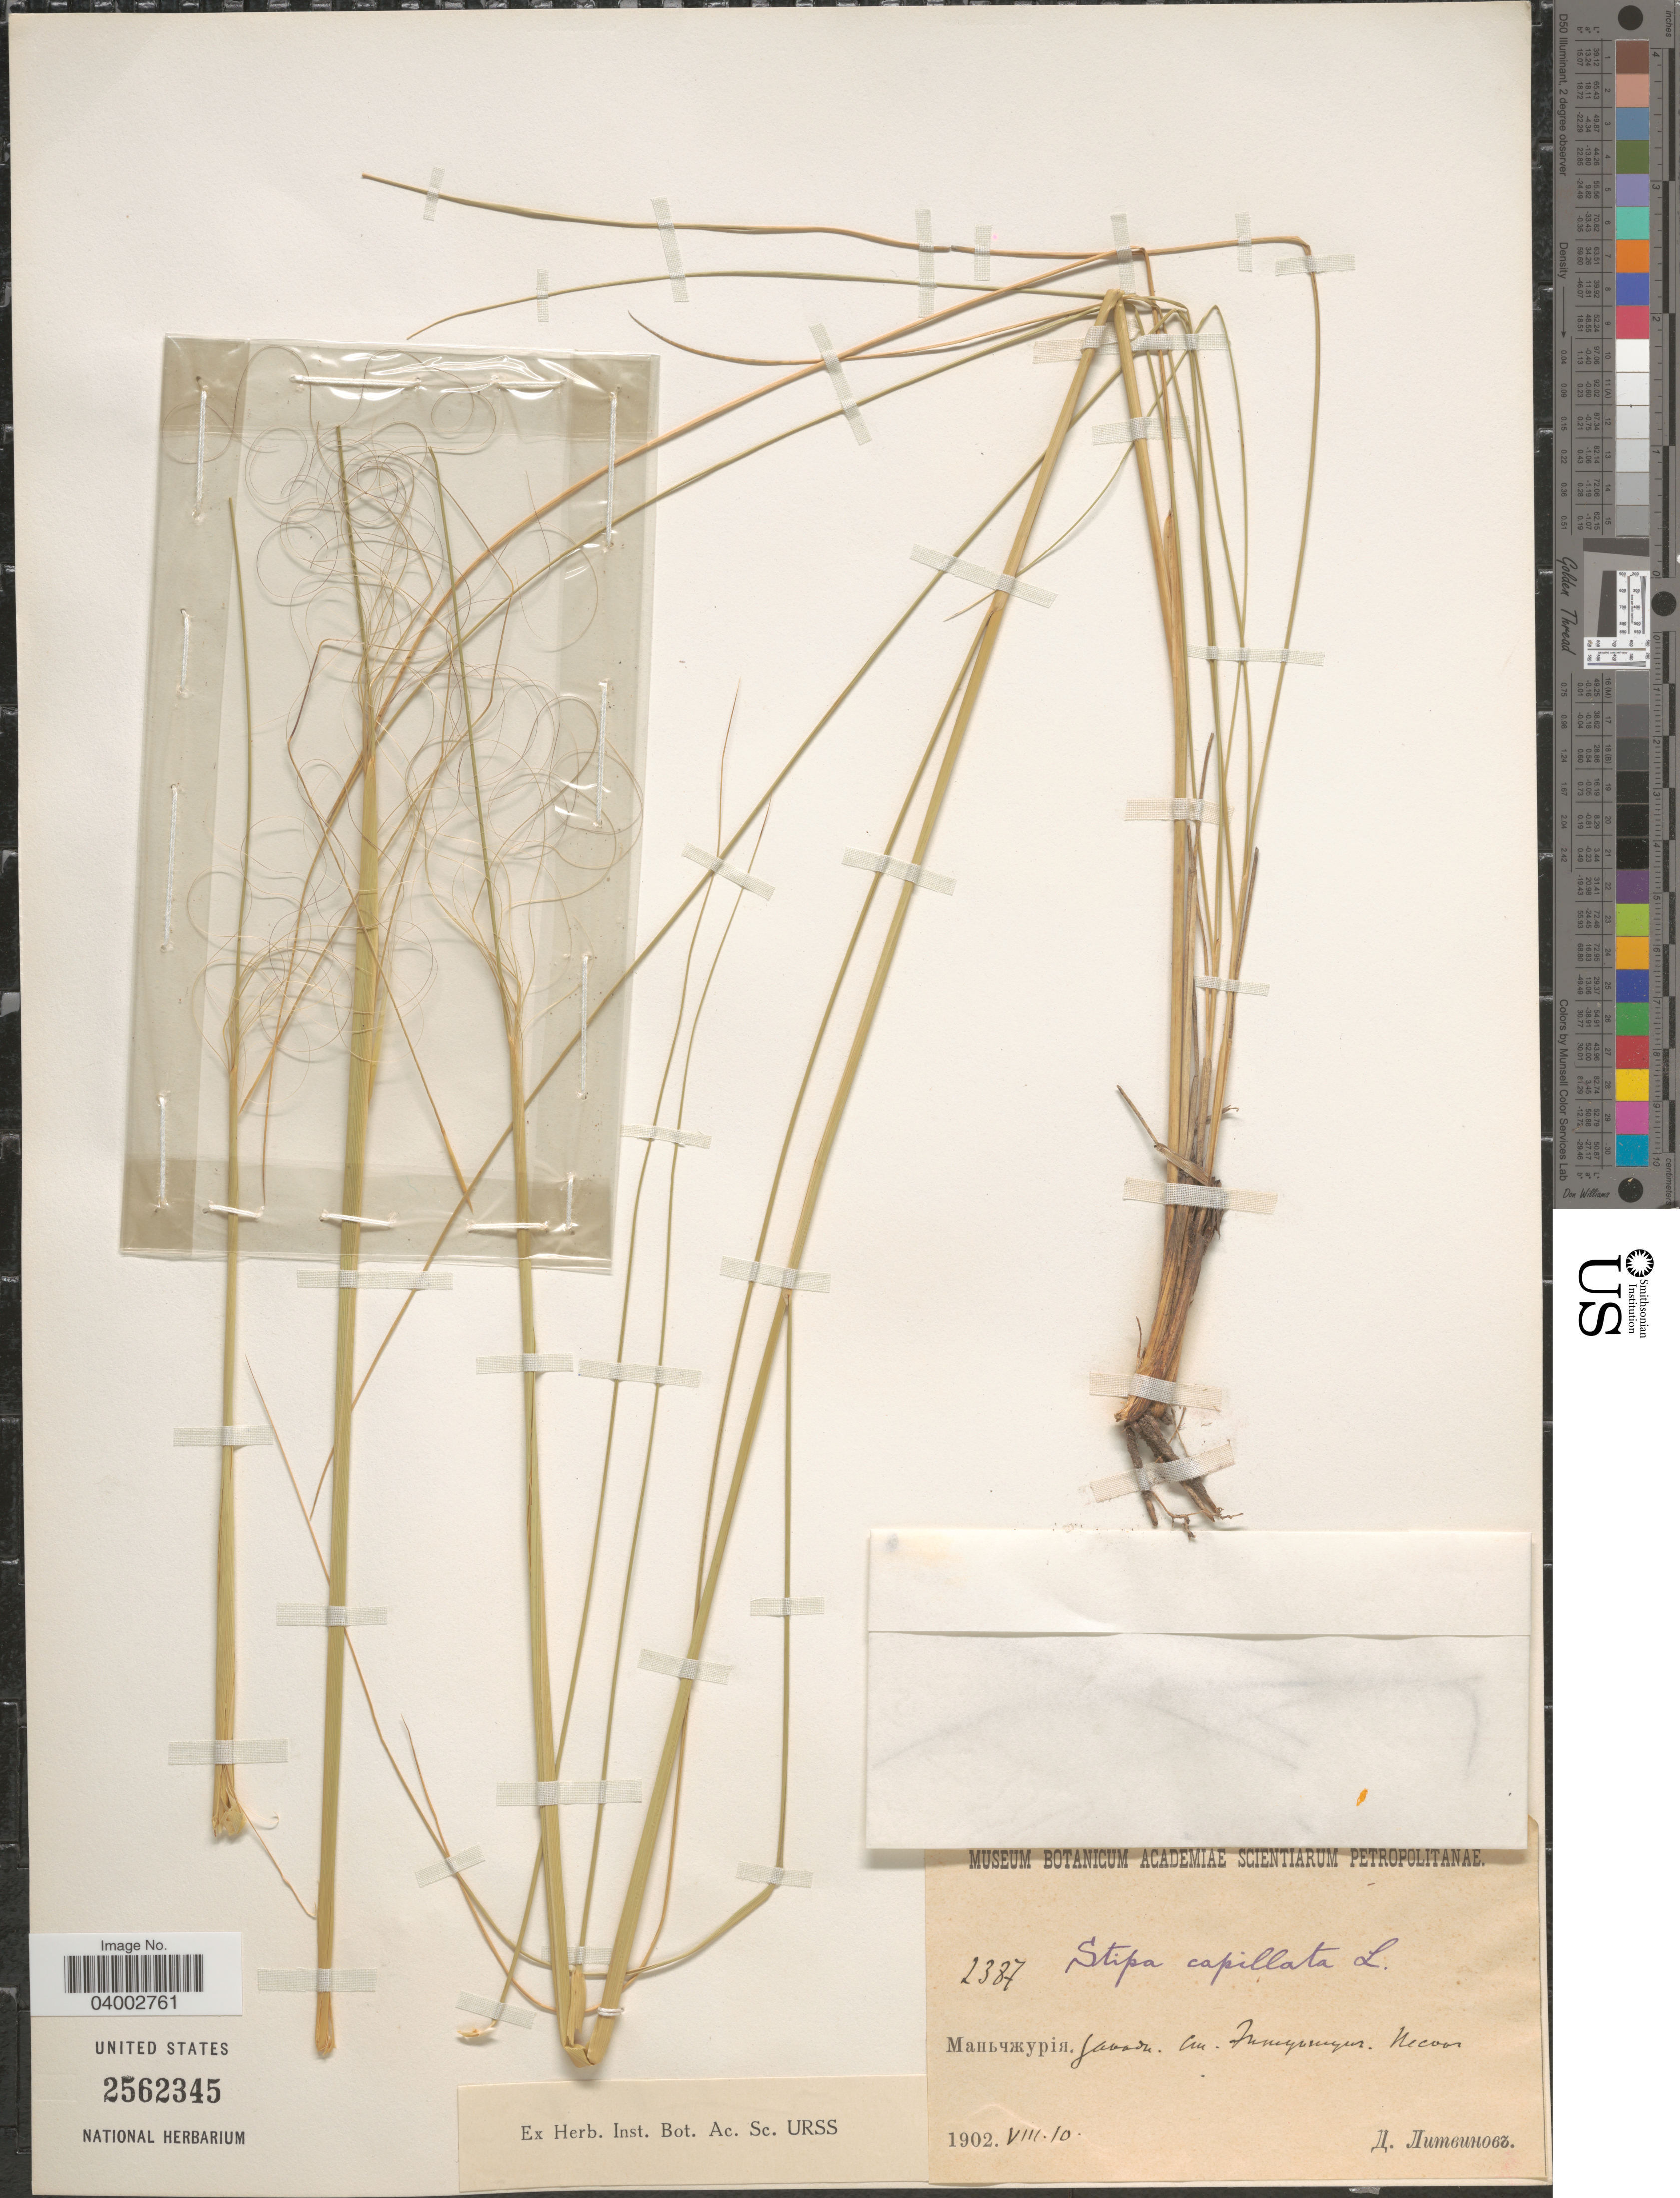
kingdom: Plantae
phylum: Tracheophyta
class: Liliopsida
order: Poales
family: Poaceae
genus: Stipa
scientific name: Stipa capillata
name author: L.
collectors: D. Litvinov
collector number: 2387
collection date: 1902-08-10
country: China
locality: Manchuria, Antuntun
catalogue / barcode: US 2562345